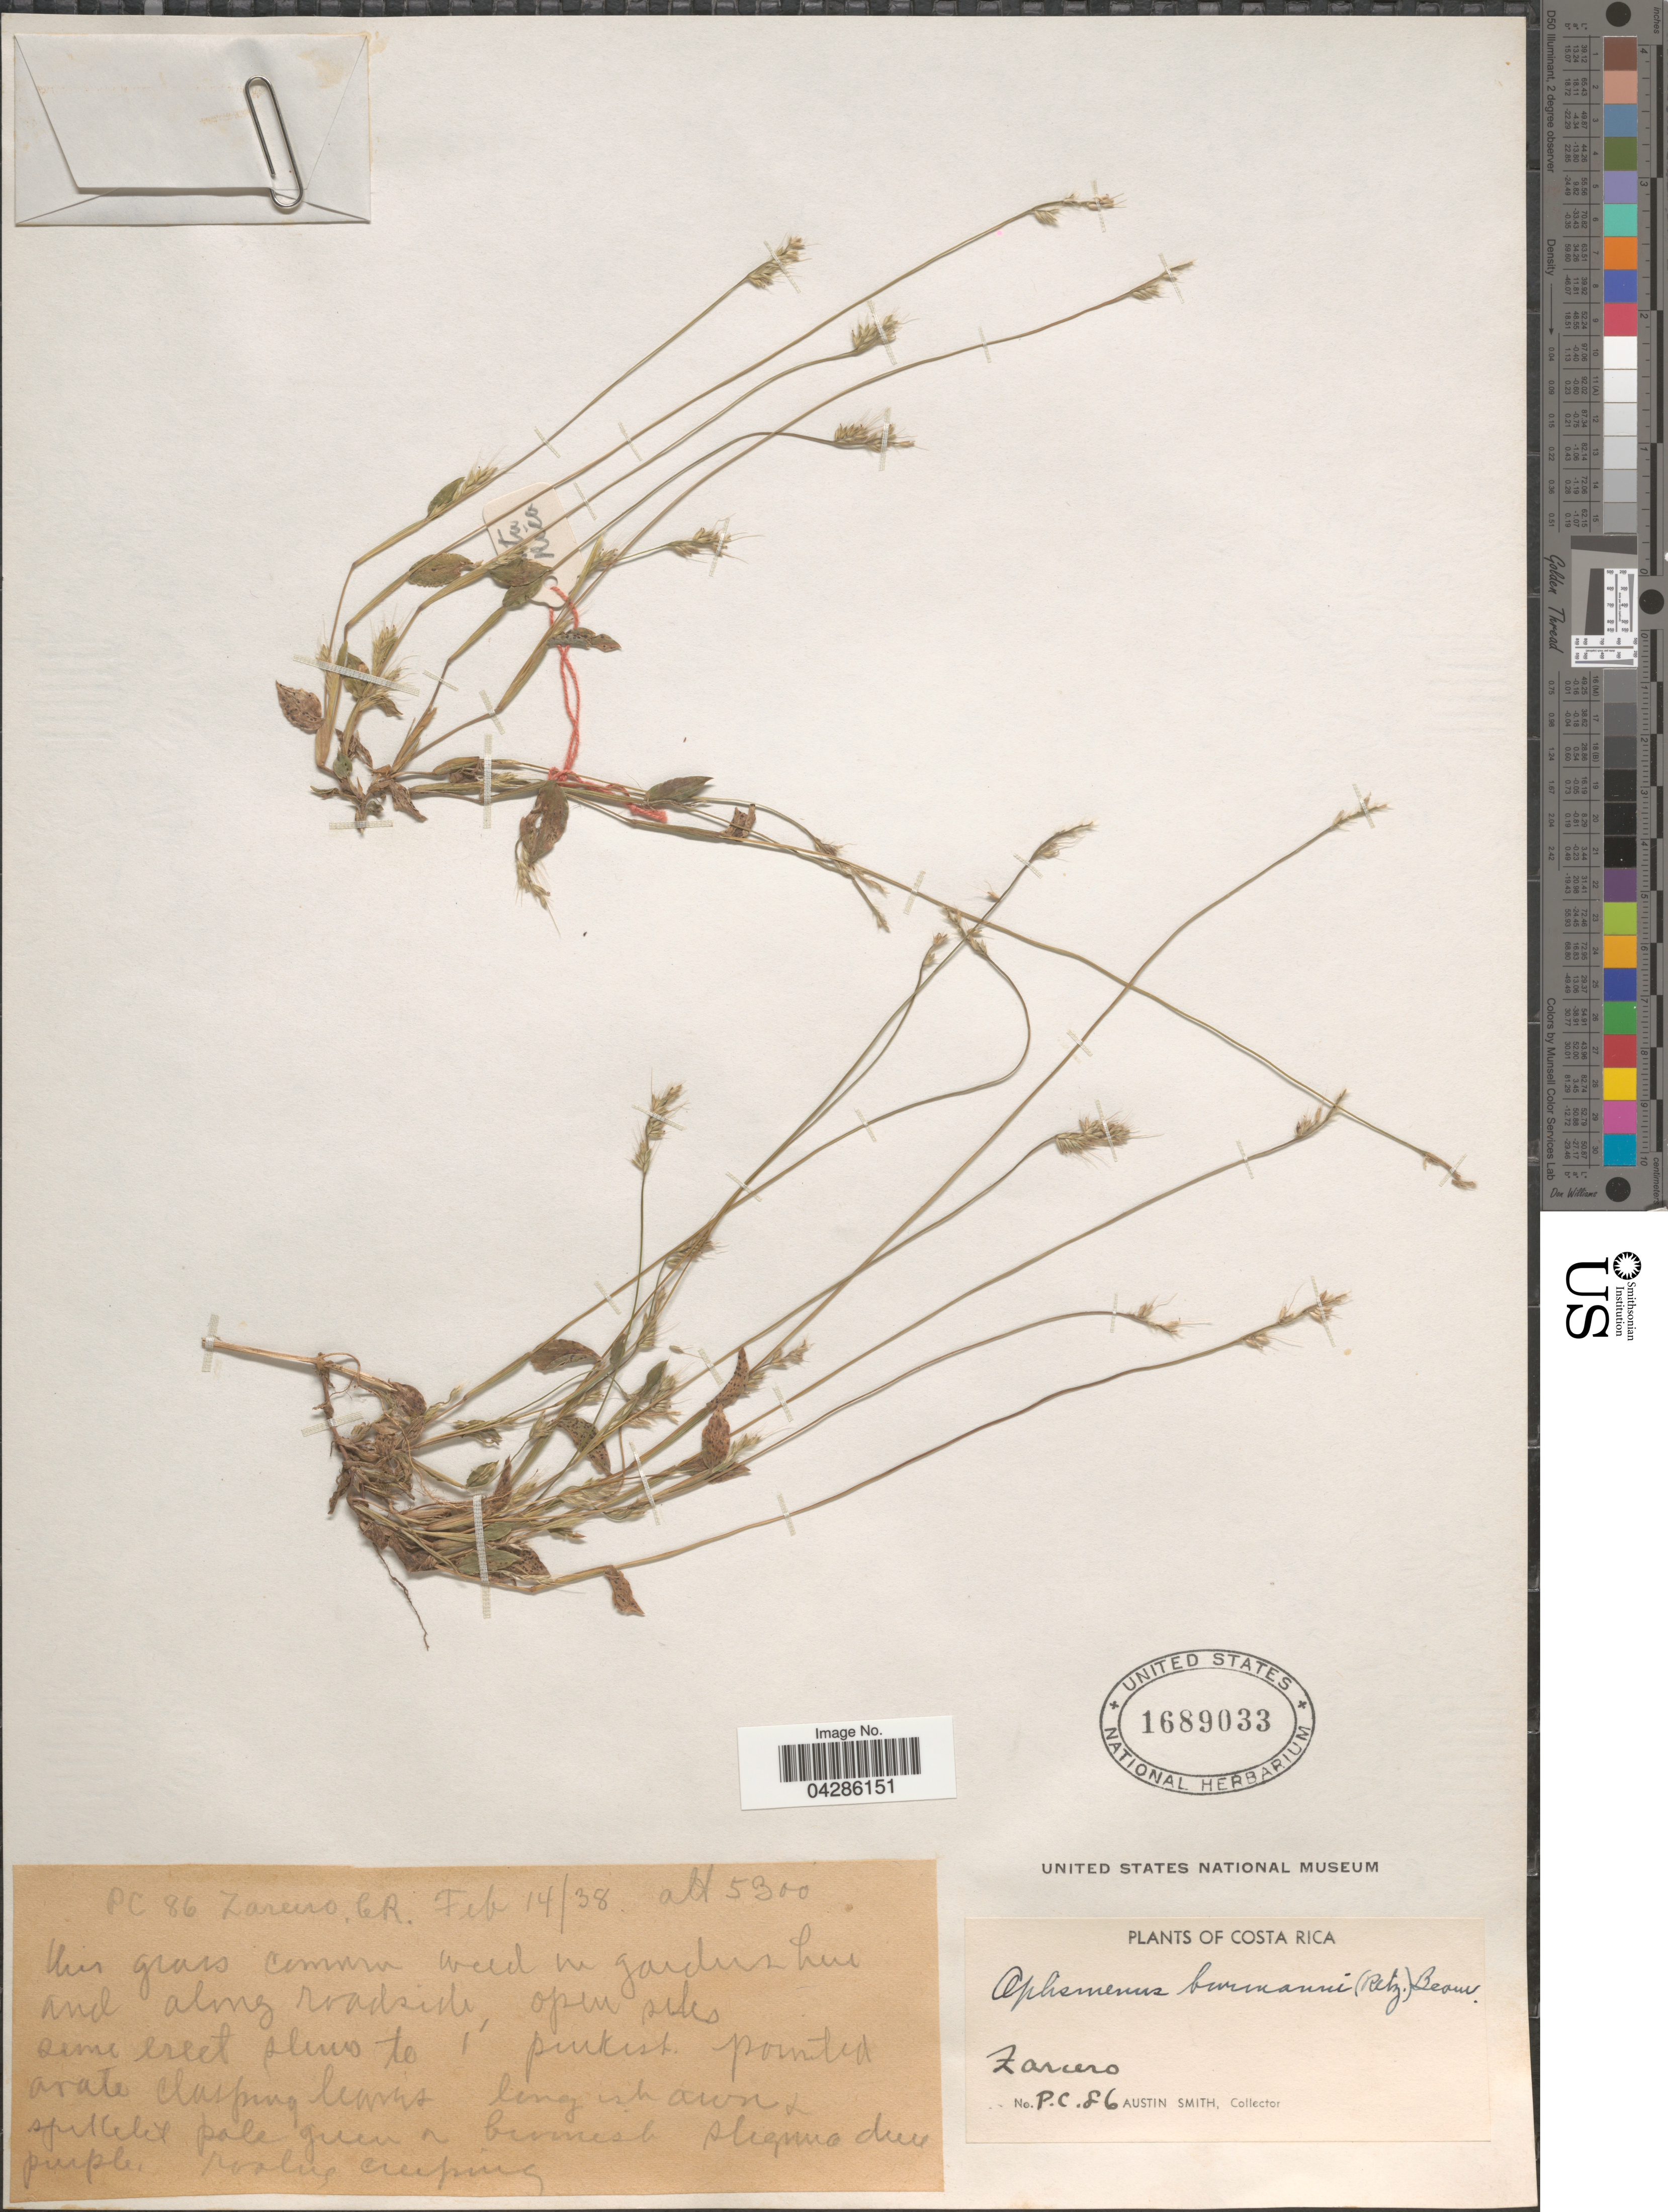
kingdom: Plantae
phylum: Tracheophyta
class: Liliopsida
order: Poales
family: Poaceae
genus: Oplismenus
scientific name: Oplismenus burmannii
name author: (Retz.) P. Beauv.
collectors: Aust P. Smith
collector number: P.C.86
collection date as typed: Transcribed d/m/y: 14/2/38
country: Costa Rica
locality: Zarcero.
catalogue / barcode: US 1689033